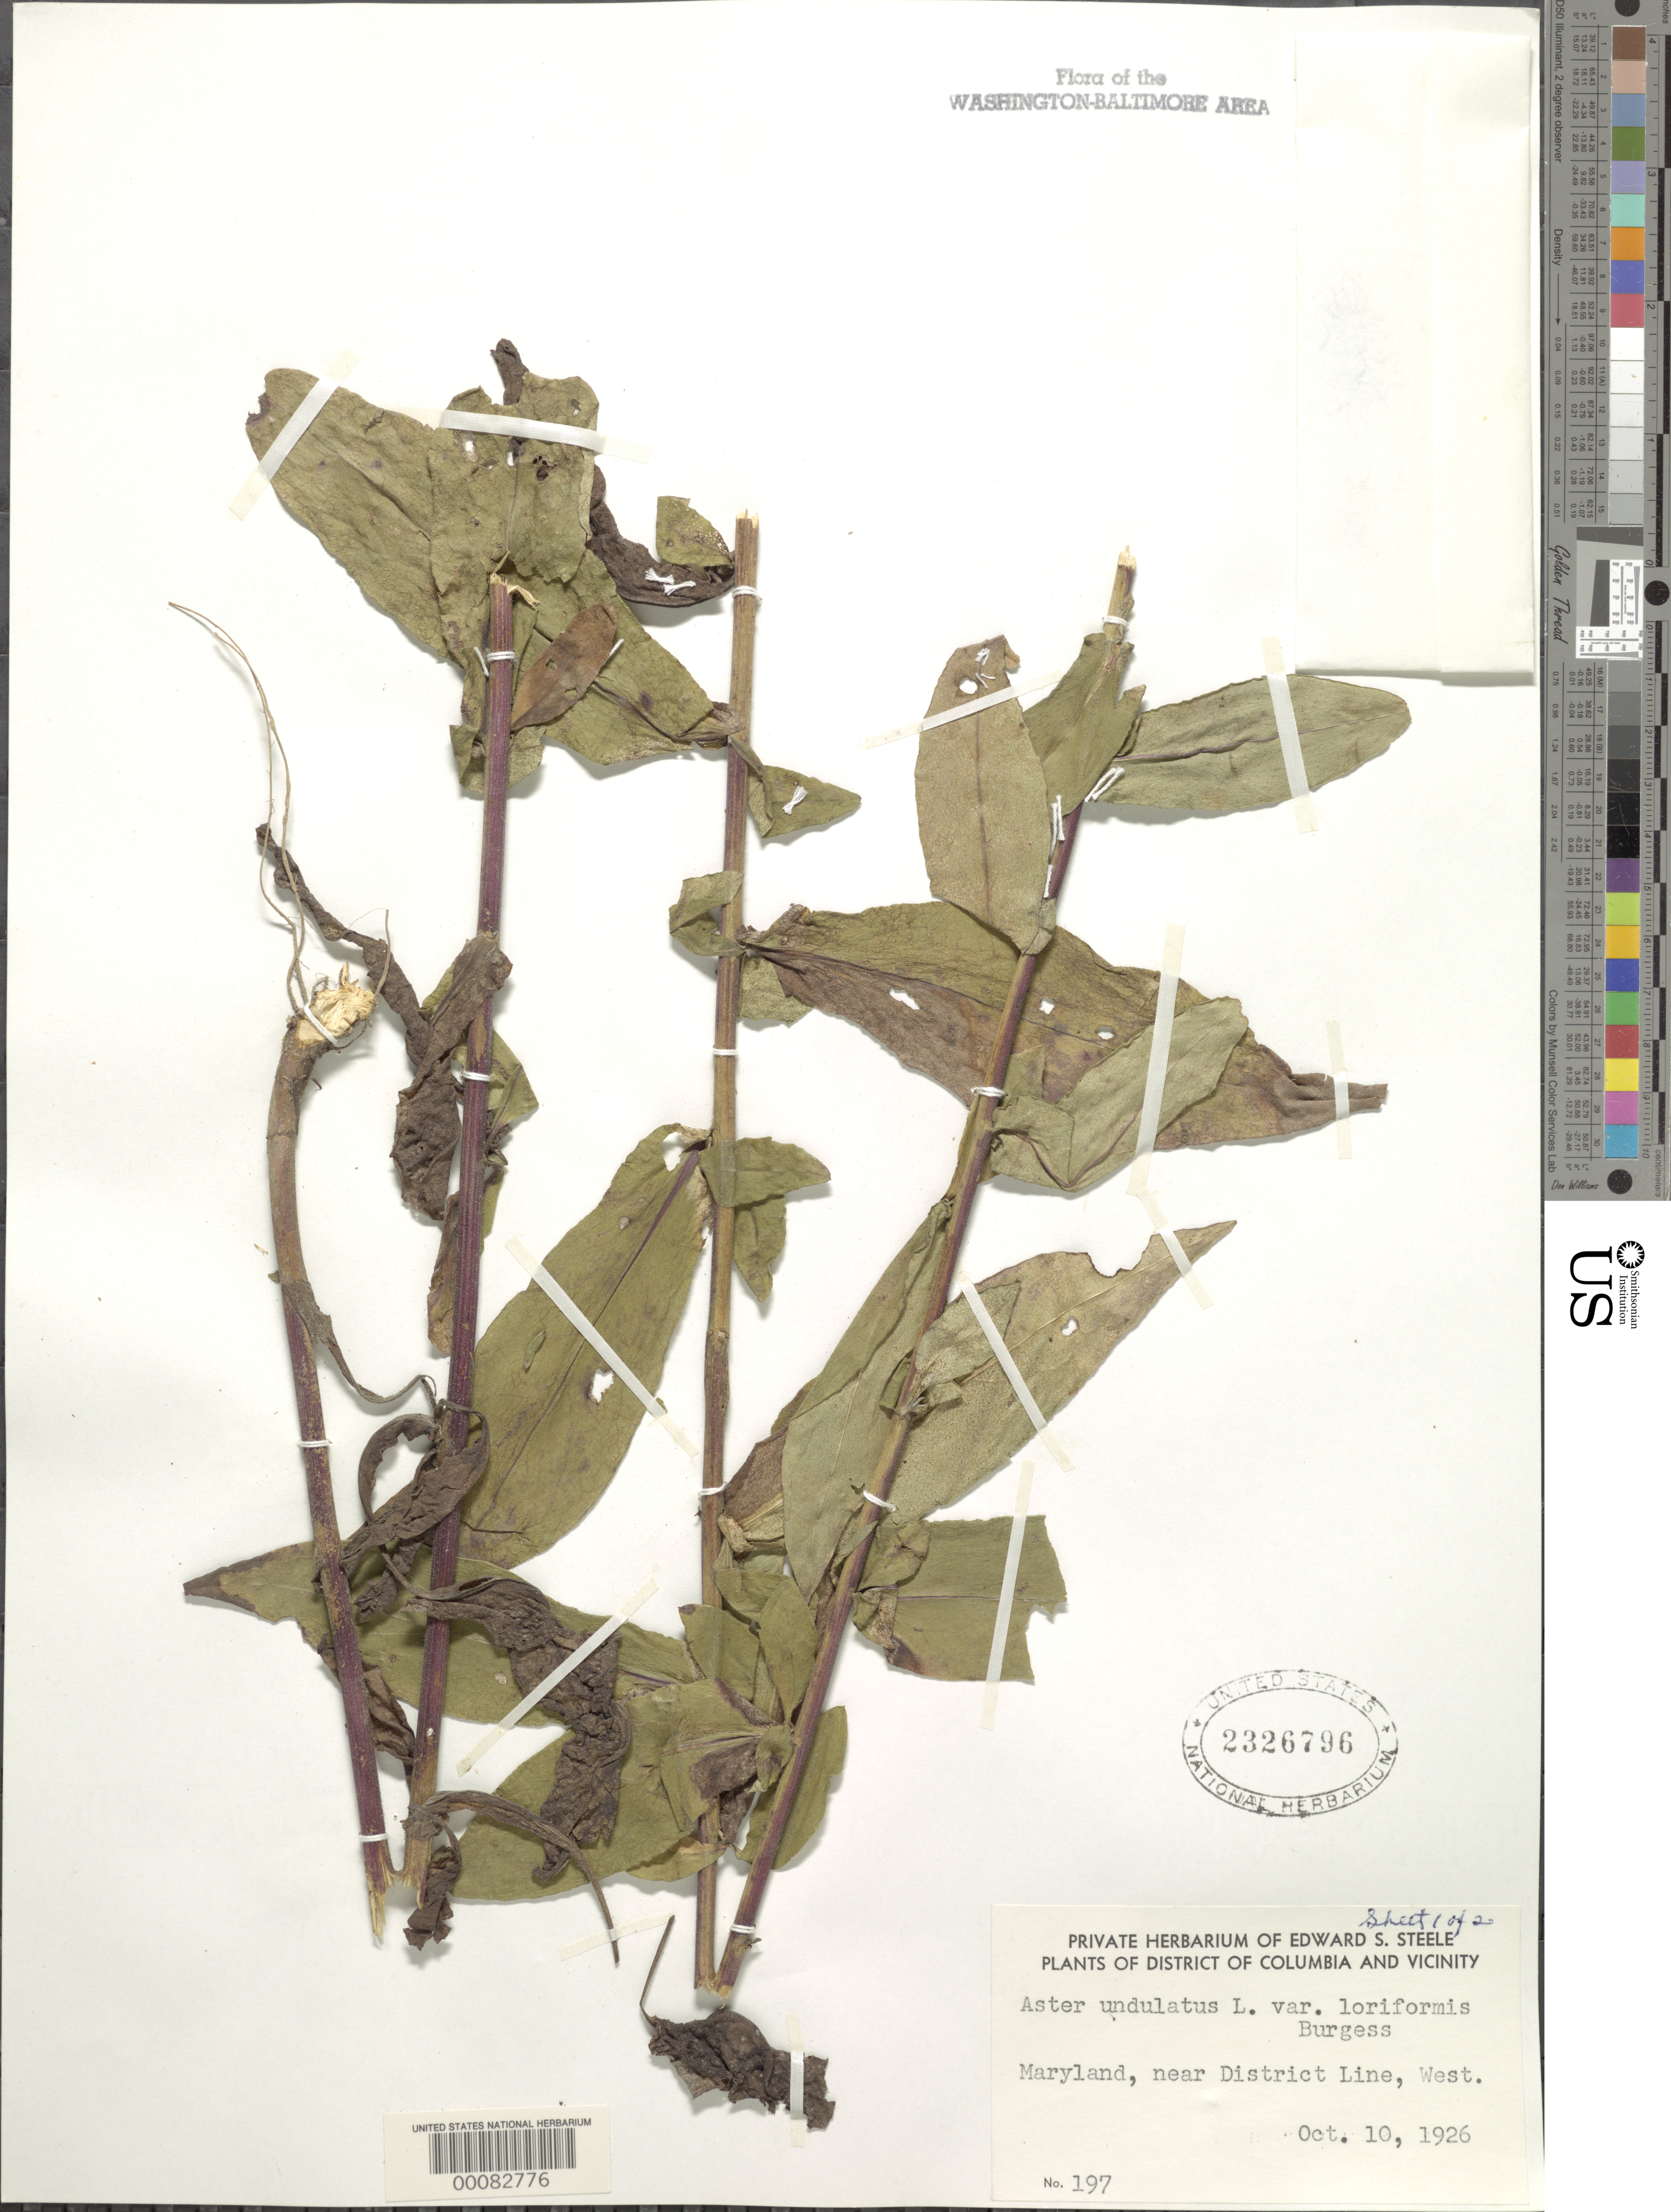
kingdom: Plantae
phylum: Tracheophyta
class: Magnoliopsida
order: Asterales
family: Asteraceae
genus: Symphyotrichum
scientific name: Symphyotrichum undulatum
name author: (L.) G.L. Nesom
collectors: E. Steele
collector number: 197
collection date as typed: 10 Oct 1926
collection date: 1926-10-10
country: United States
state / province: Maryland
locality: District Line, West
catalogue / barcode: US 2326796